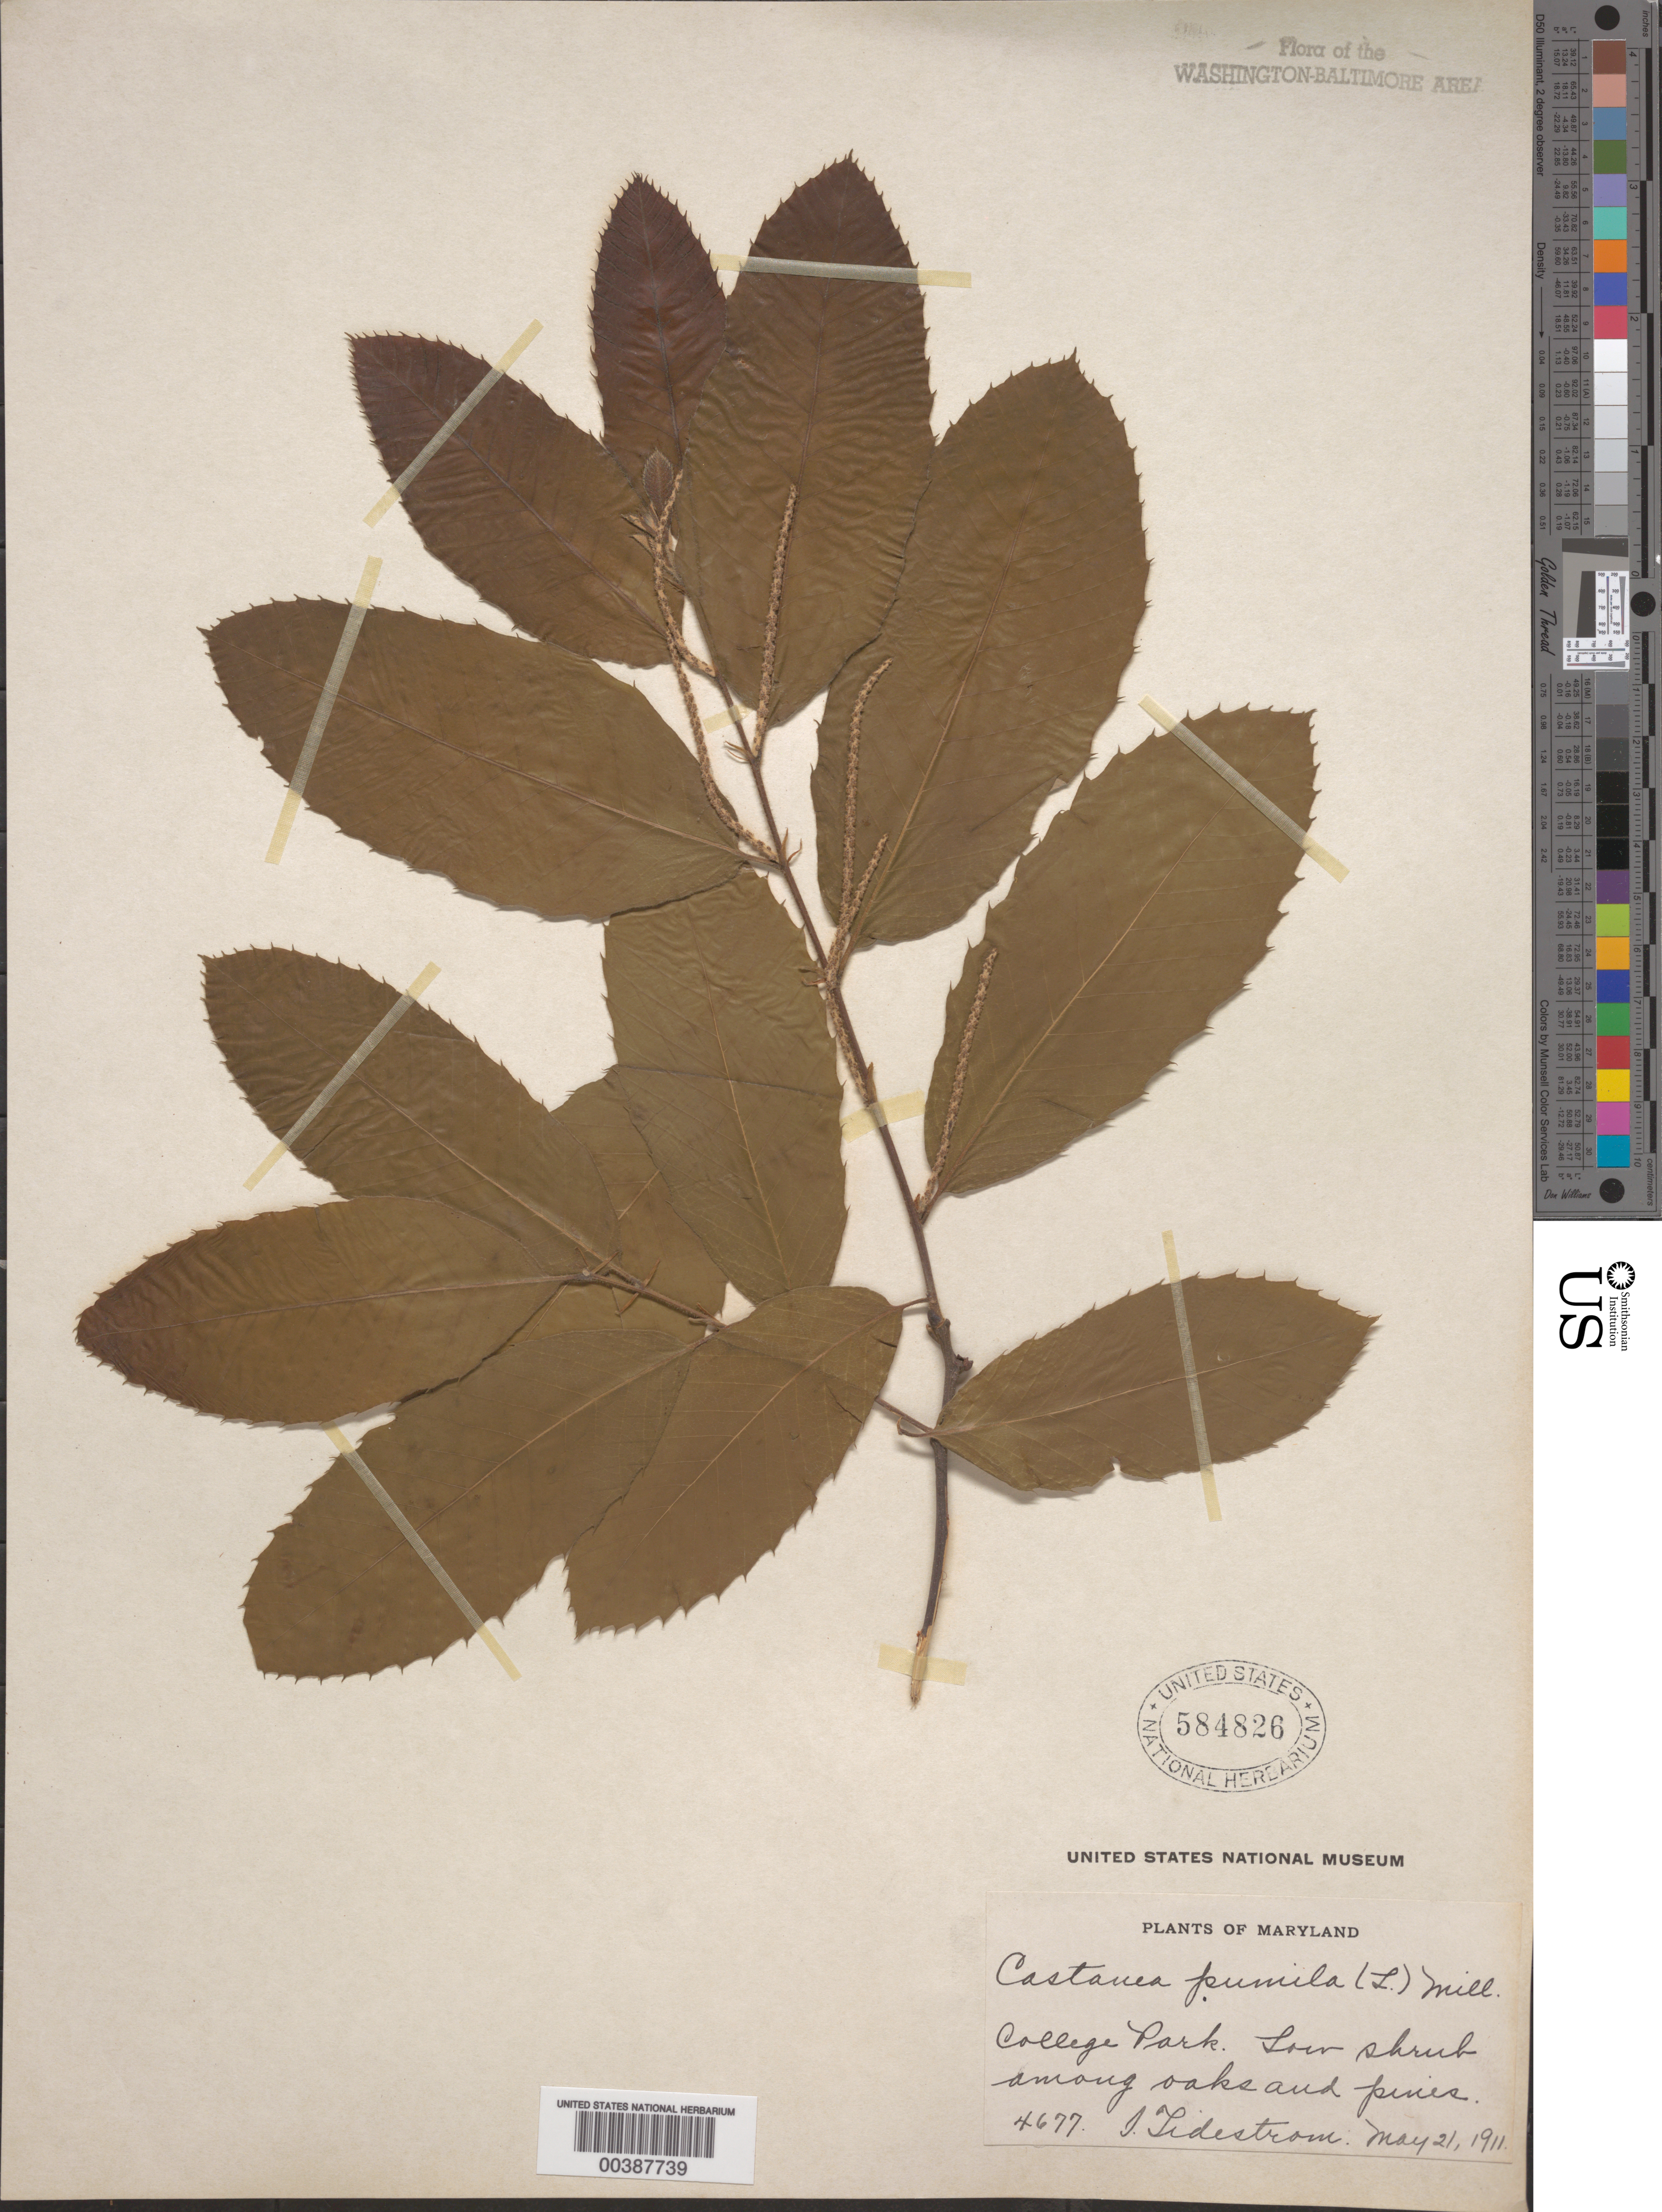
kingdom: Plantae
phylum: Tracheophyta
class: Magnoliopsida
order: Fagales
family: Fagaceae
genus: Castanea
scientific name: Castanea pumila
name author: (L.) Mill.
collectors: I. F. Tidestrom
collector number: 4677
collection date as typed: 21 May 1911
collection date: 1911-05-21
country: United States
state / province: Maryland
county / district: Prince George's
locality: College Park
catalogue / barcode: US 584826